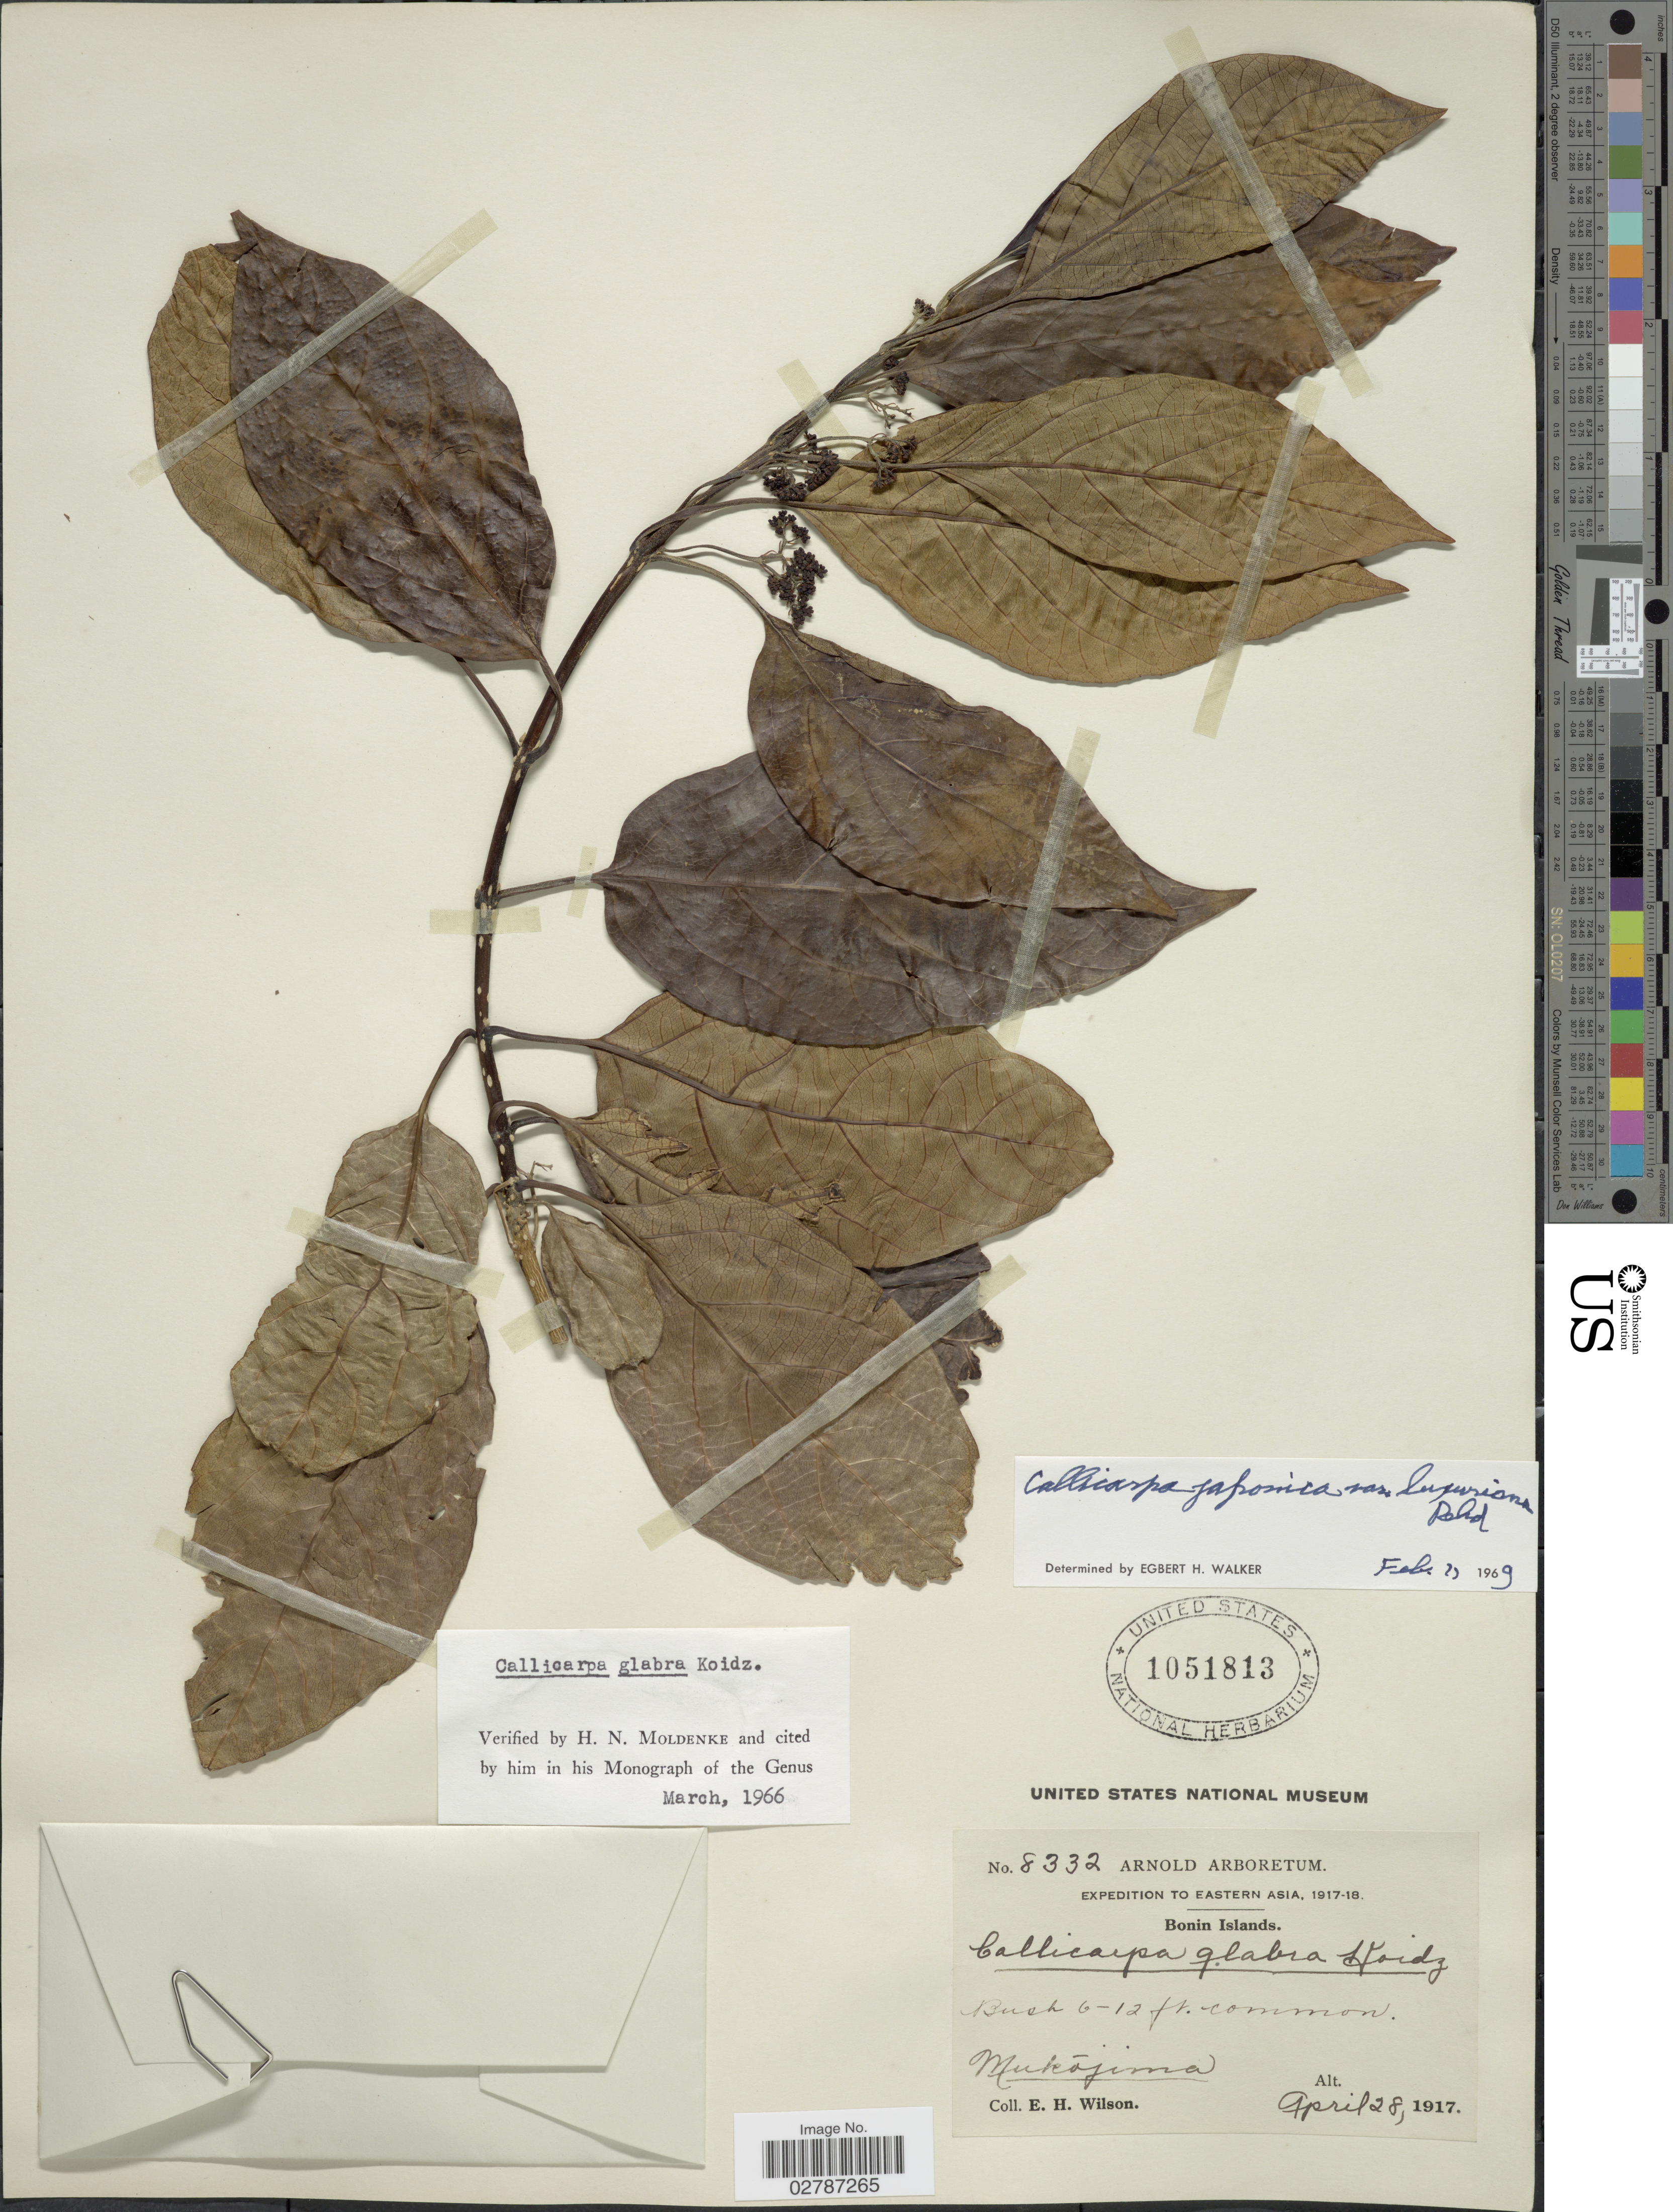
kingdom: Plantae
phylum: Tracheophyta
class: Magnoliopsida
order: Lamiales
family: Lamiaceae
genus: Callicarpa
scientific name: Callicarpa japonica var. luxurians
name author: Rehder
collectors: E. Wilson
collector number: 8332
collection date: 1917-04-28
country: Japan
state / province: Tokyo, Federal City of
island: Bonin Islands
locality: Eastern Asia. Bonin Islands. Mukôjima.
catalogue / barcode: US 1051813